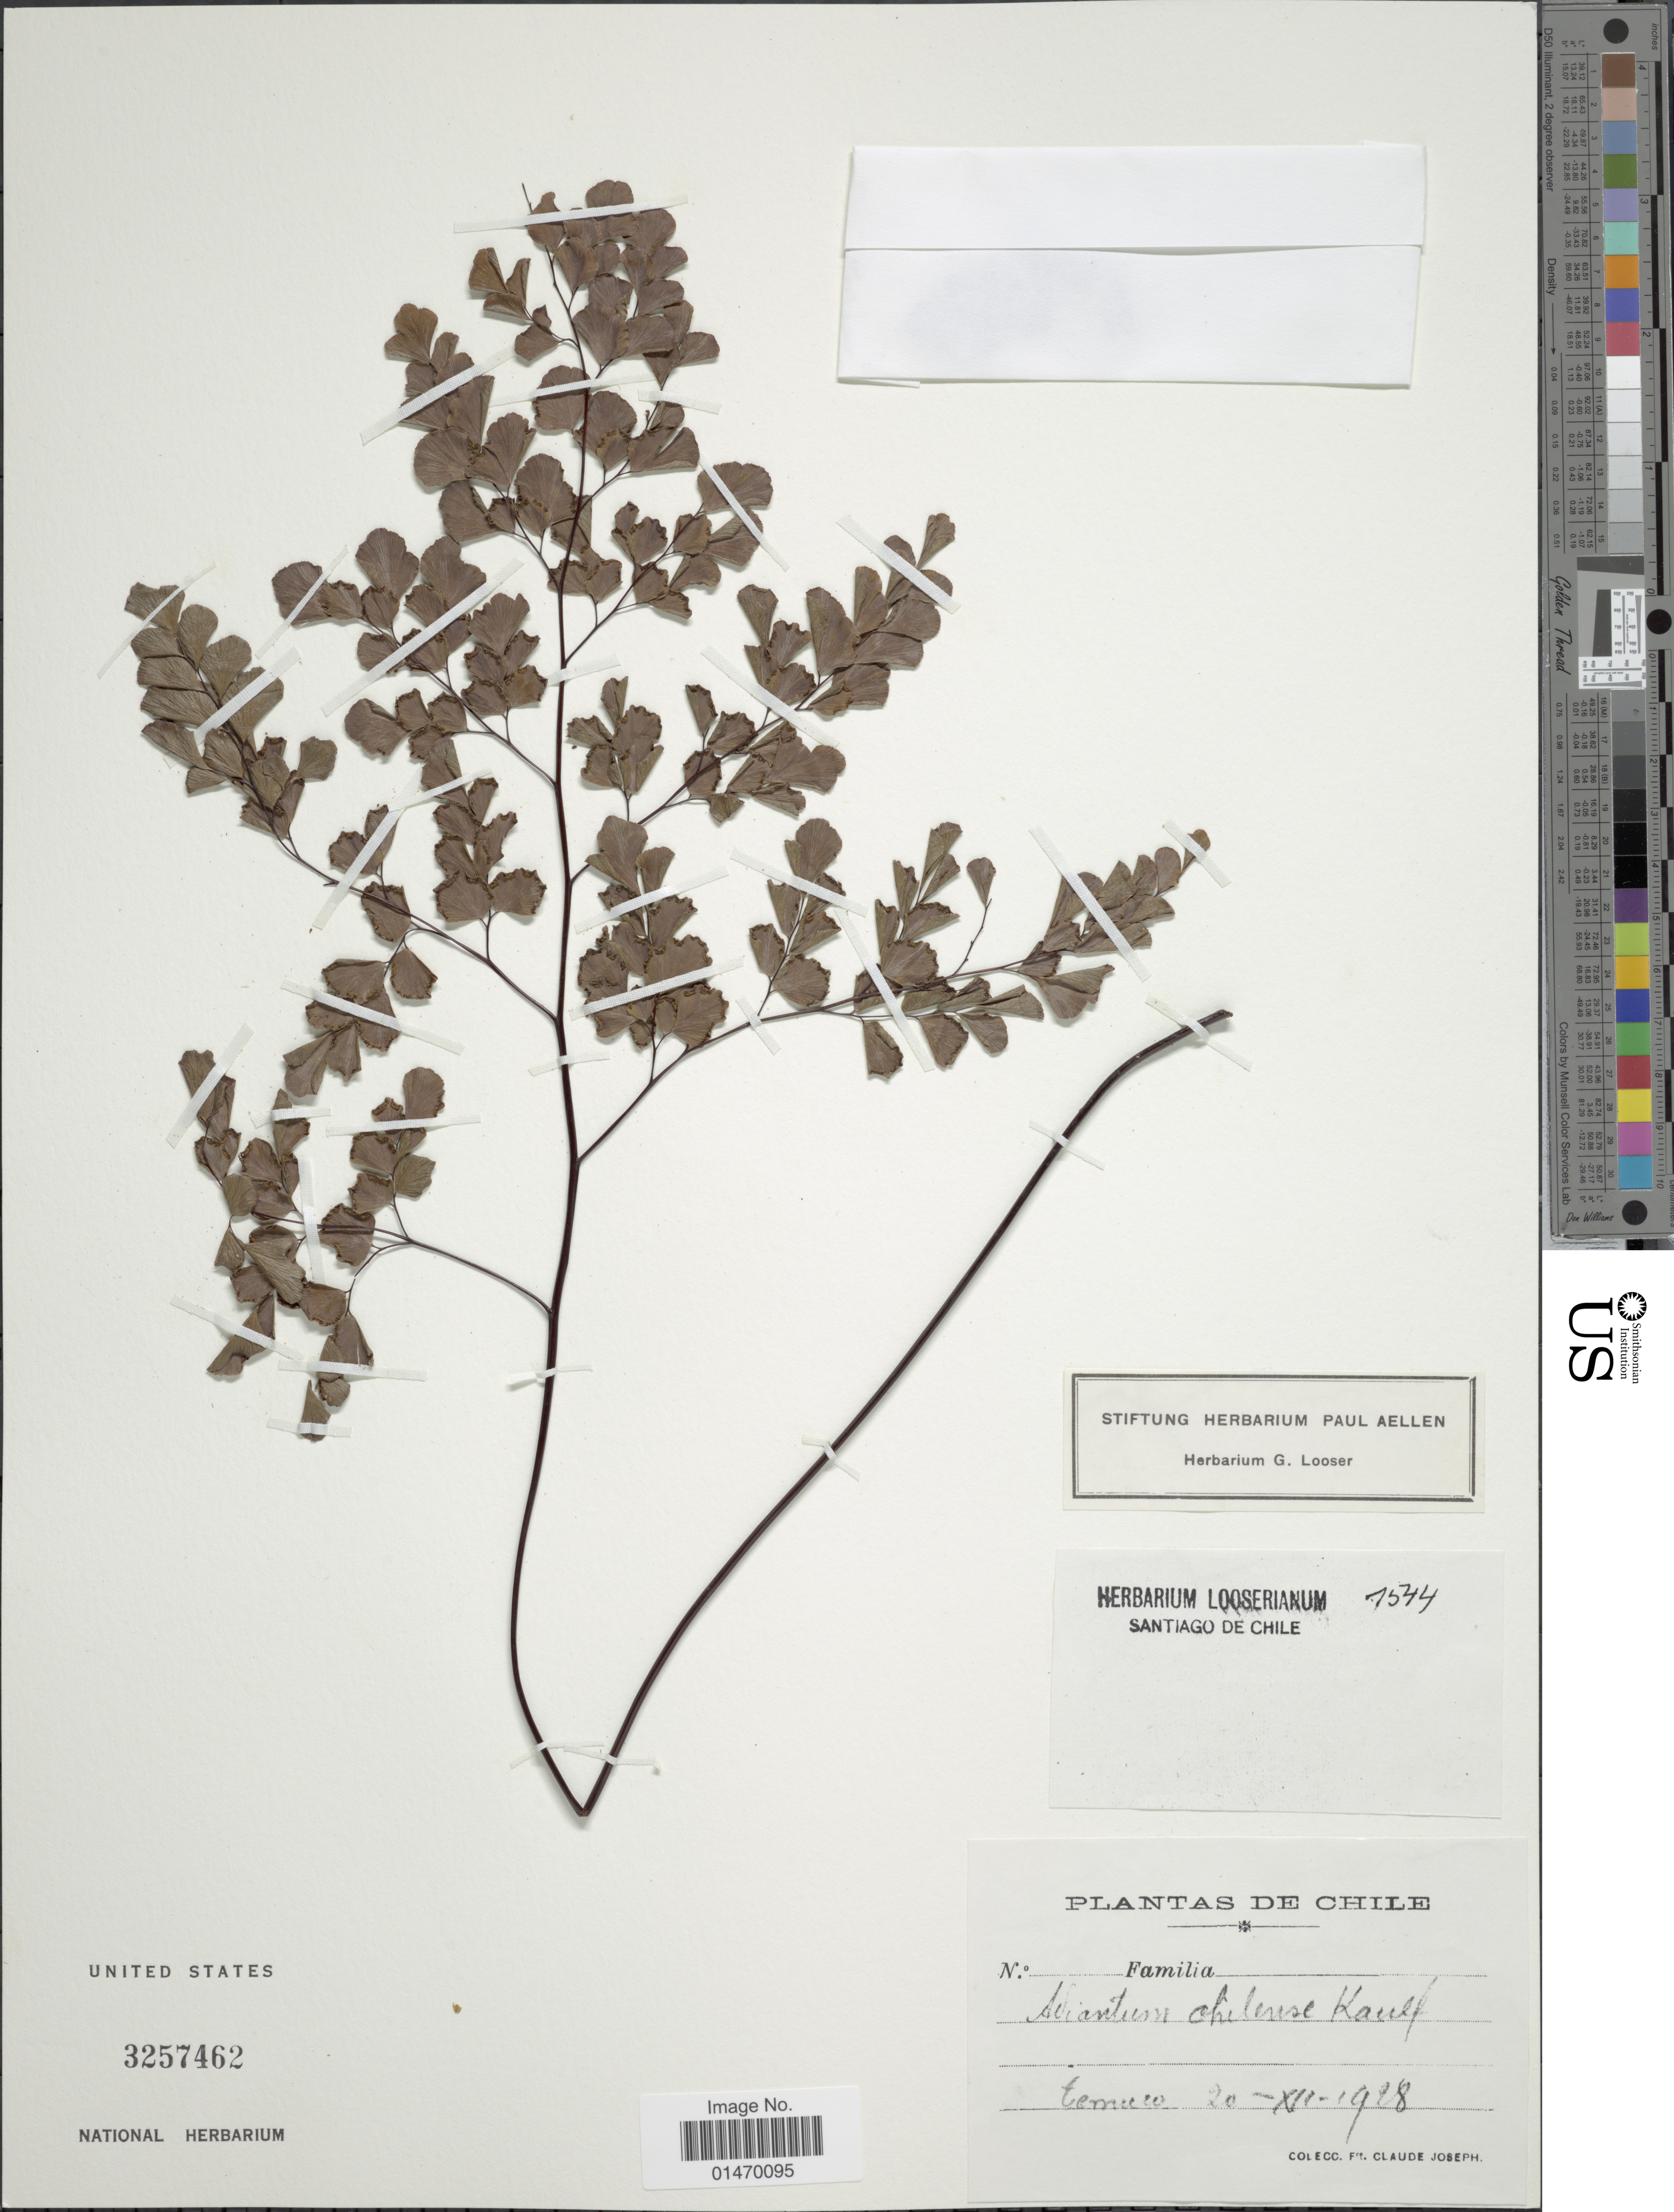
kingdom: Plantae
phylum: Tracheophyta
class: Polypodiopsida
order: Polypodiales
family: Pteridaceae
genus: Adiantum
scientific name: Adiantum chilense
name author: Kaulf.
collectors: Bro. Claude-Joseph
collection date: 1928-12-20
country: Chile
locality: Temuco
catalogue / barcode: US 3257462